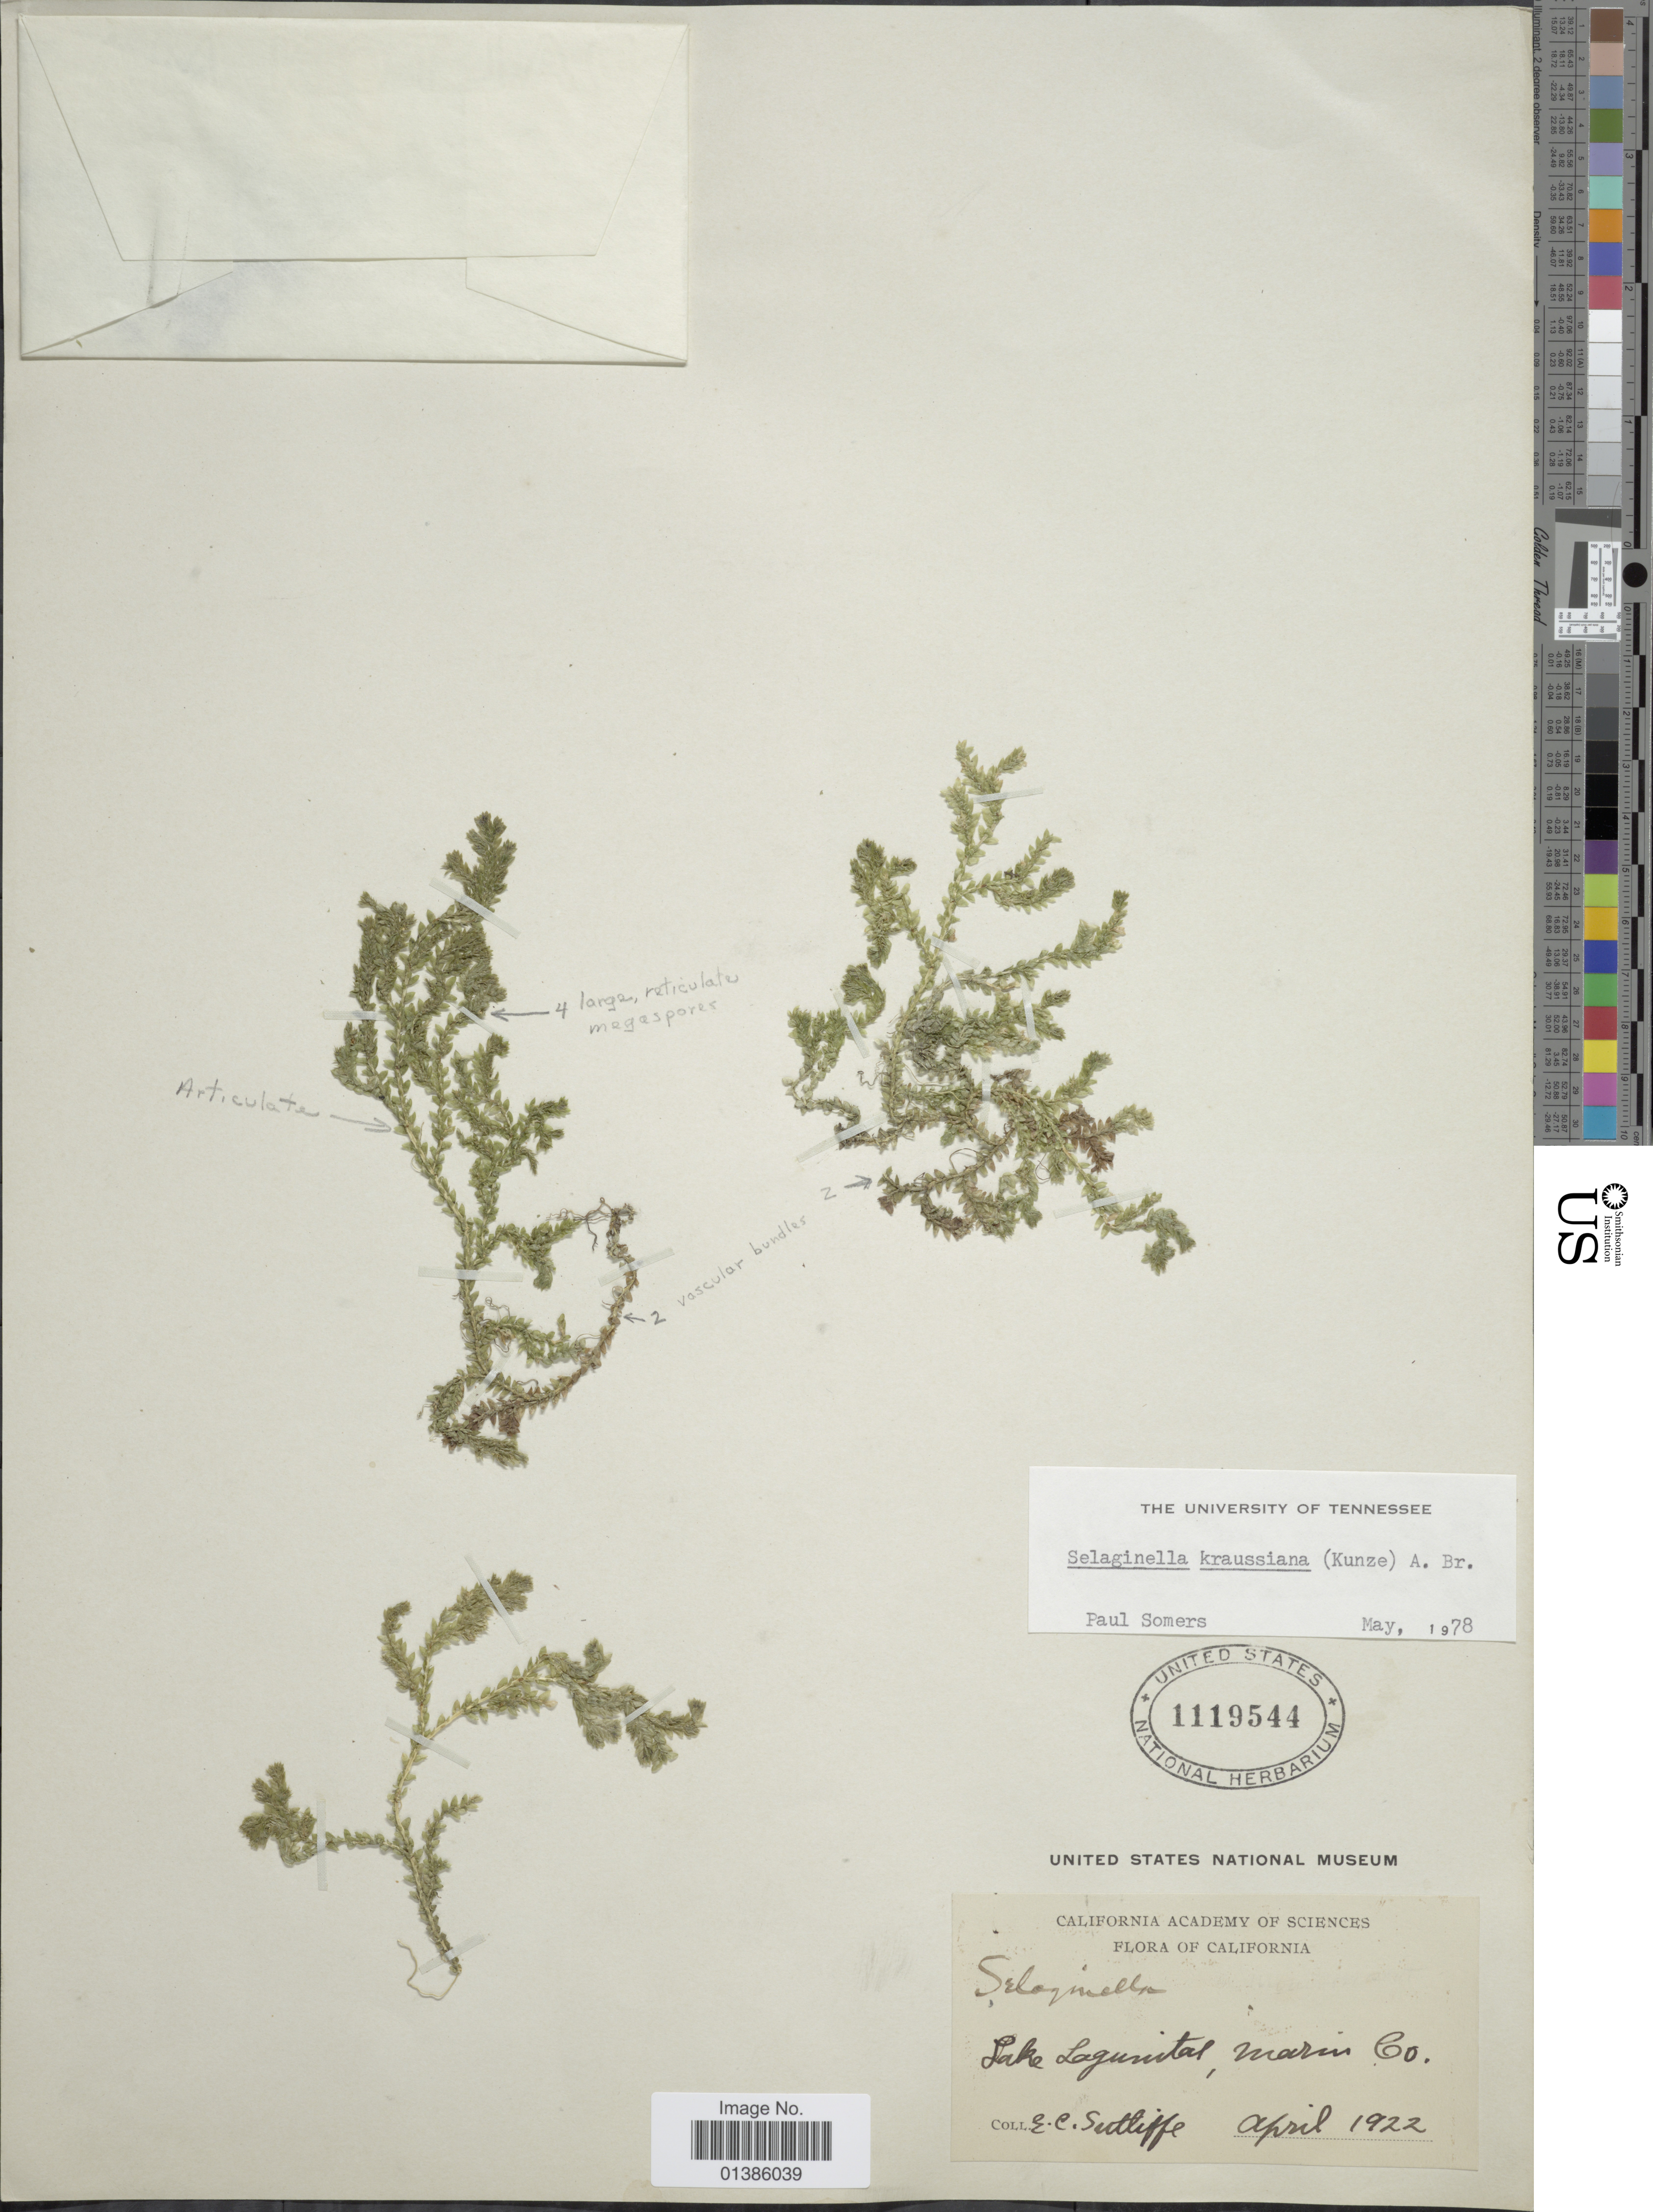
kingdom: Plantae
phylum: Tracheophyta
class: Lycopodiopsida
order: Selaginellales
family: Selaginellaceae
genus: Selaginella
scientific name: Selaginella kraussiana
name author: (Kunze) A. Braun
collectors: E. Suttiffe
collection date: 1922-04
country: United States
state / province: California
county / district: Marin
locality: Lake Lagunitas, Marin Co.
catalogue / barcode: US 1119544